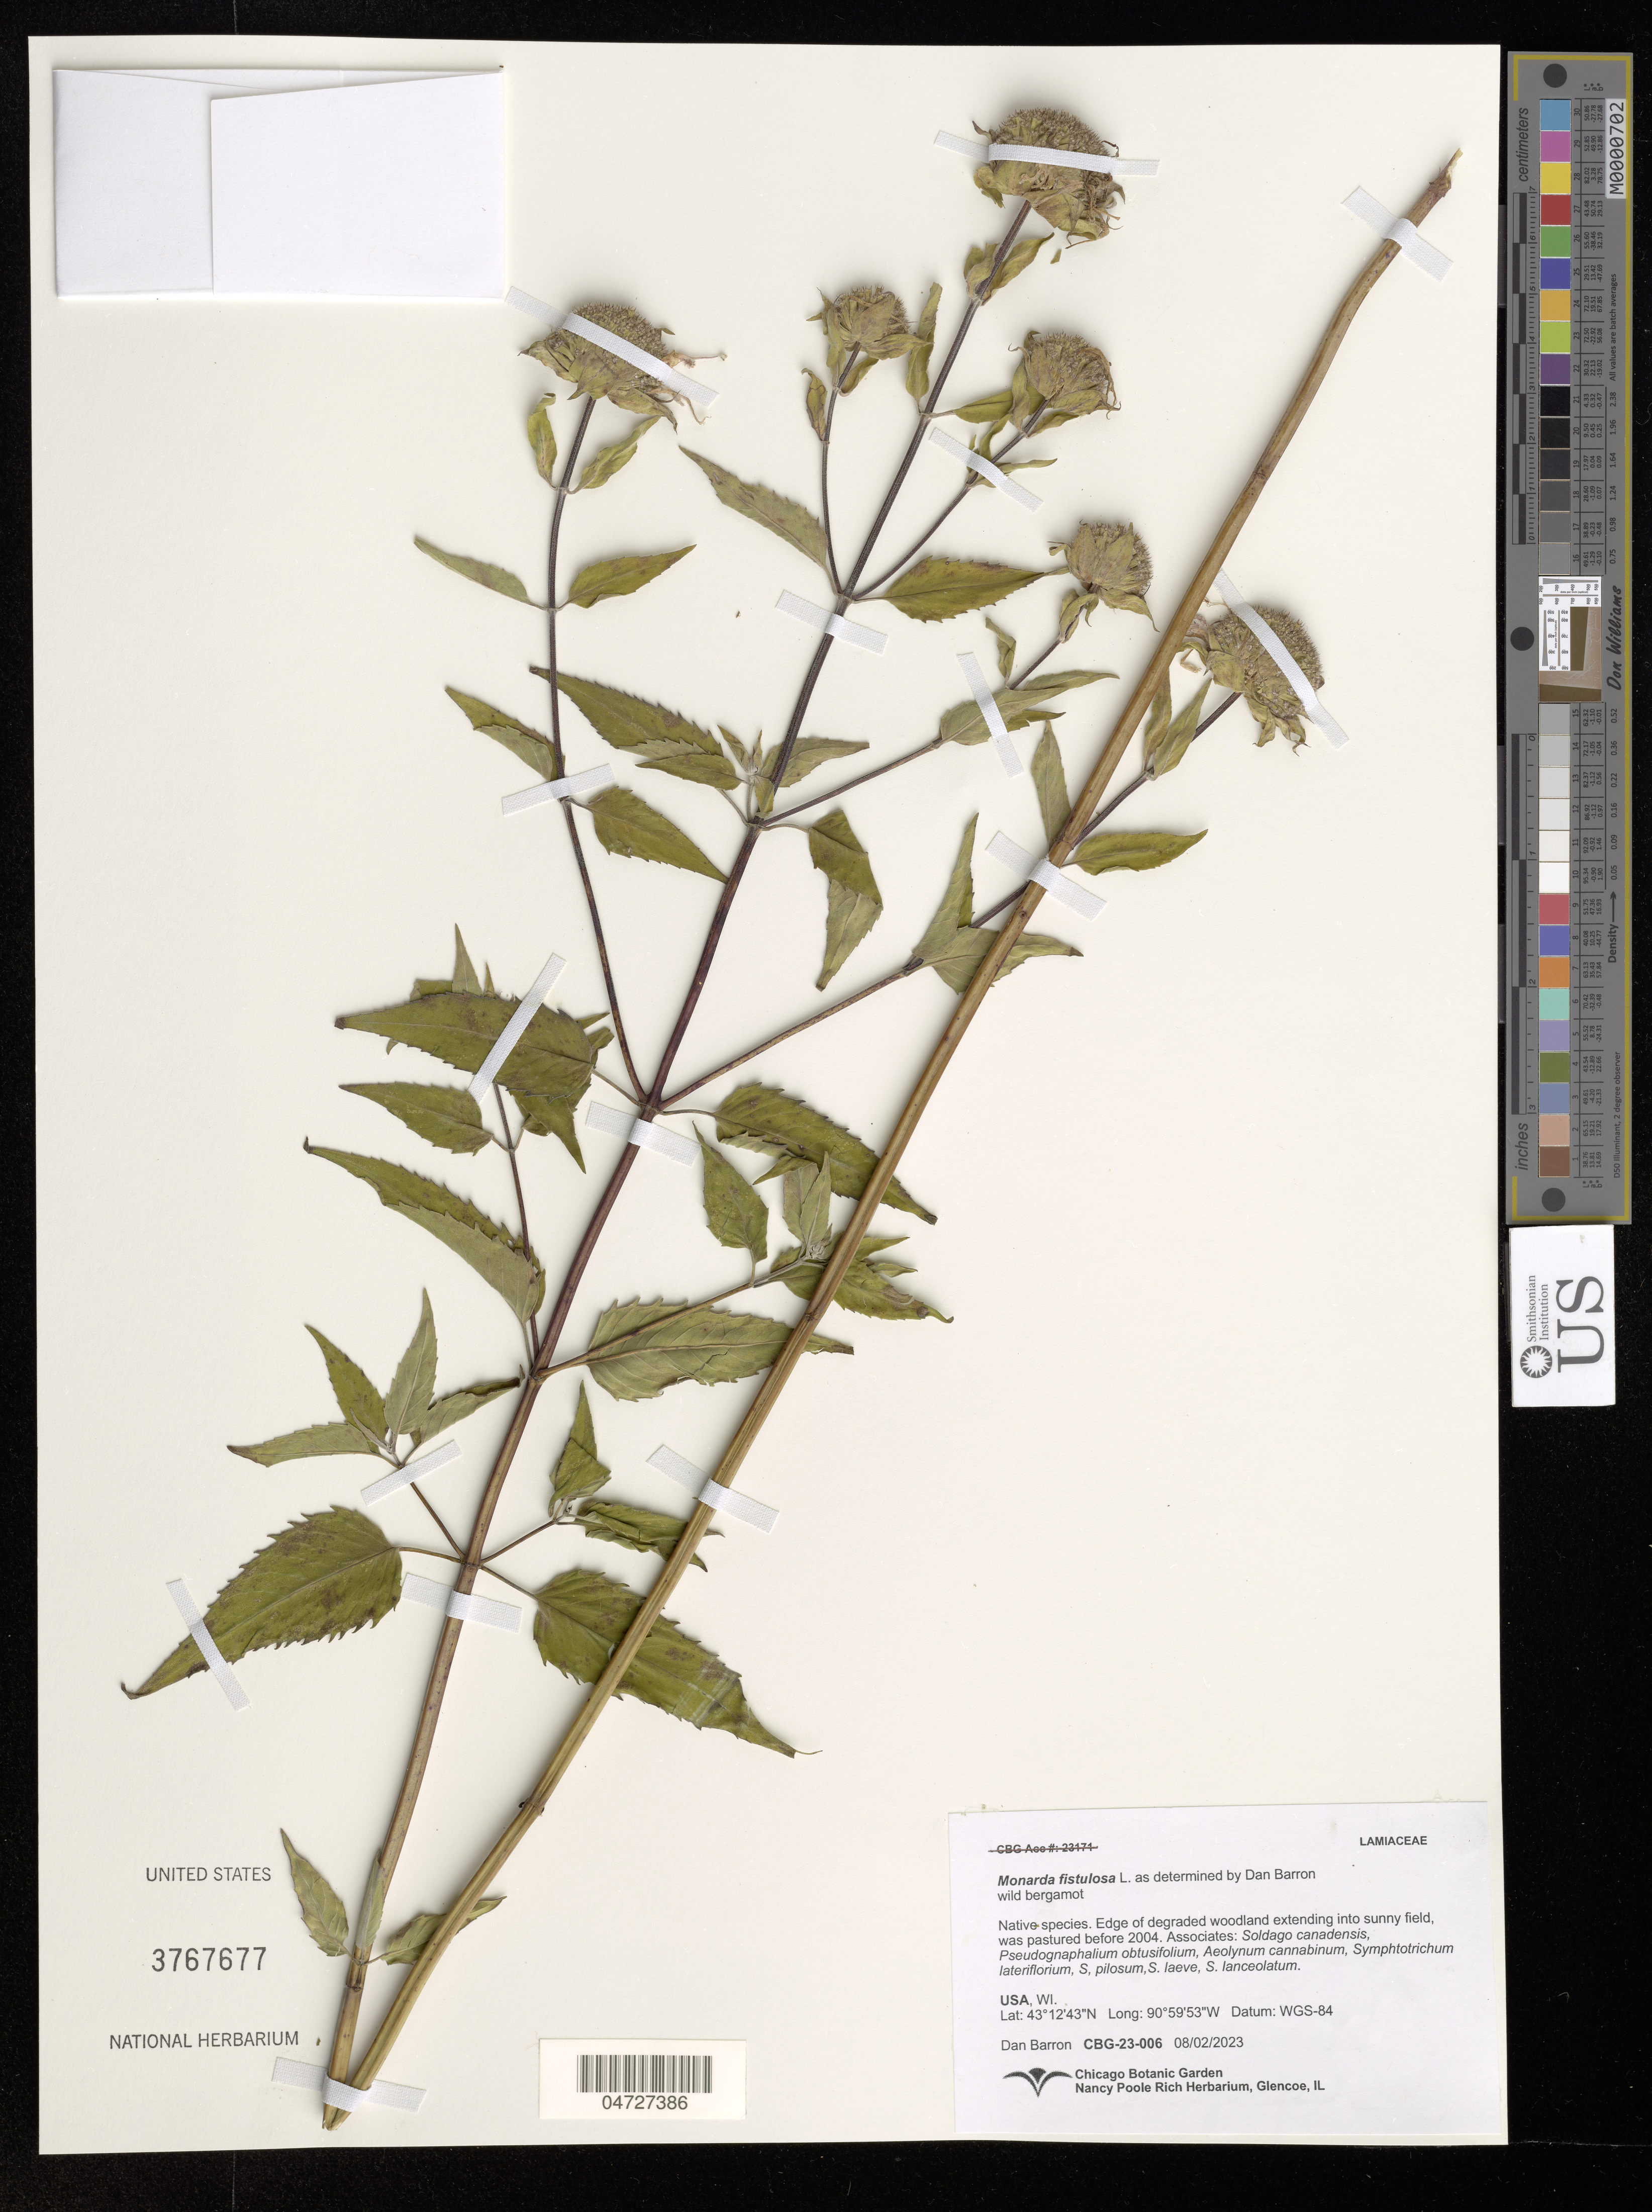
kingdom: Plantae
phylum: Tracheophyta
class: Magnoliopsida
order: Lamiales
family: Lamiaceae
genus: Monarda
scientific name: Monarda fistulosa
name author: L.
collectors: D. Barron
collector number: CBG-23-006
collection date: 2023-02-08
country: United States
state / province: Wisconsin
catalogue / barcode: US 3767677